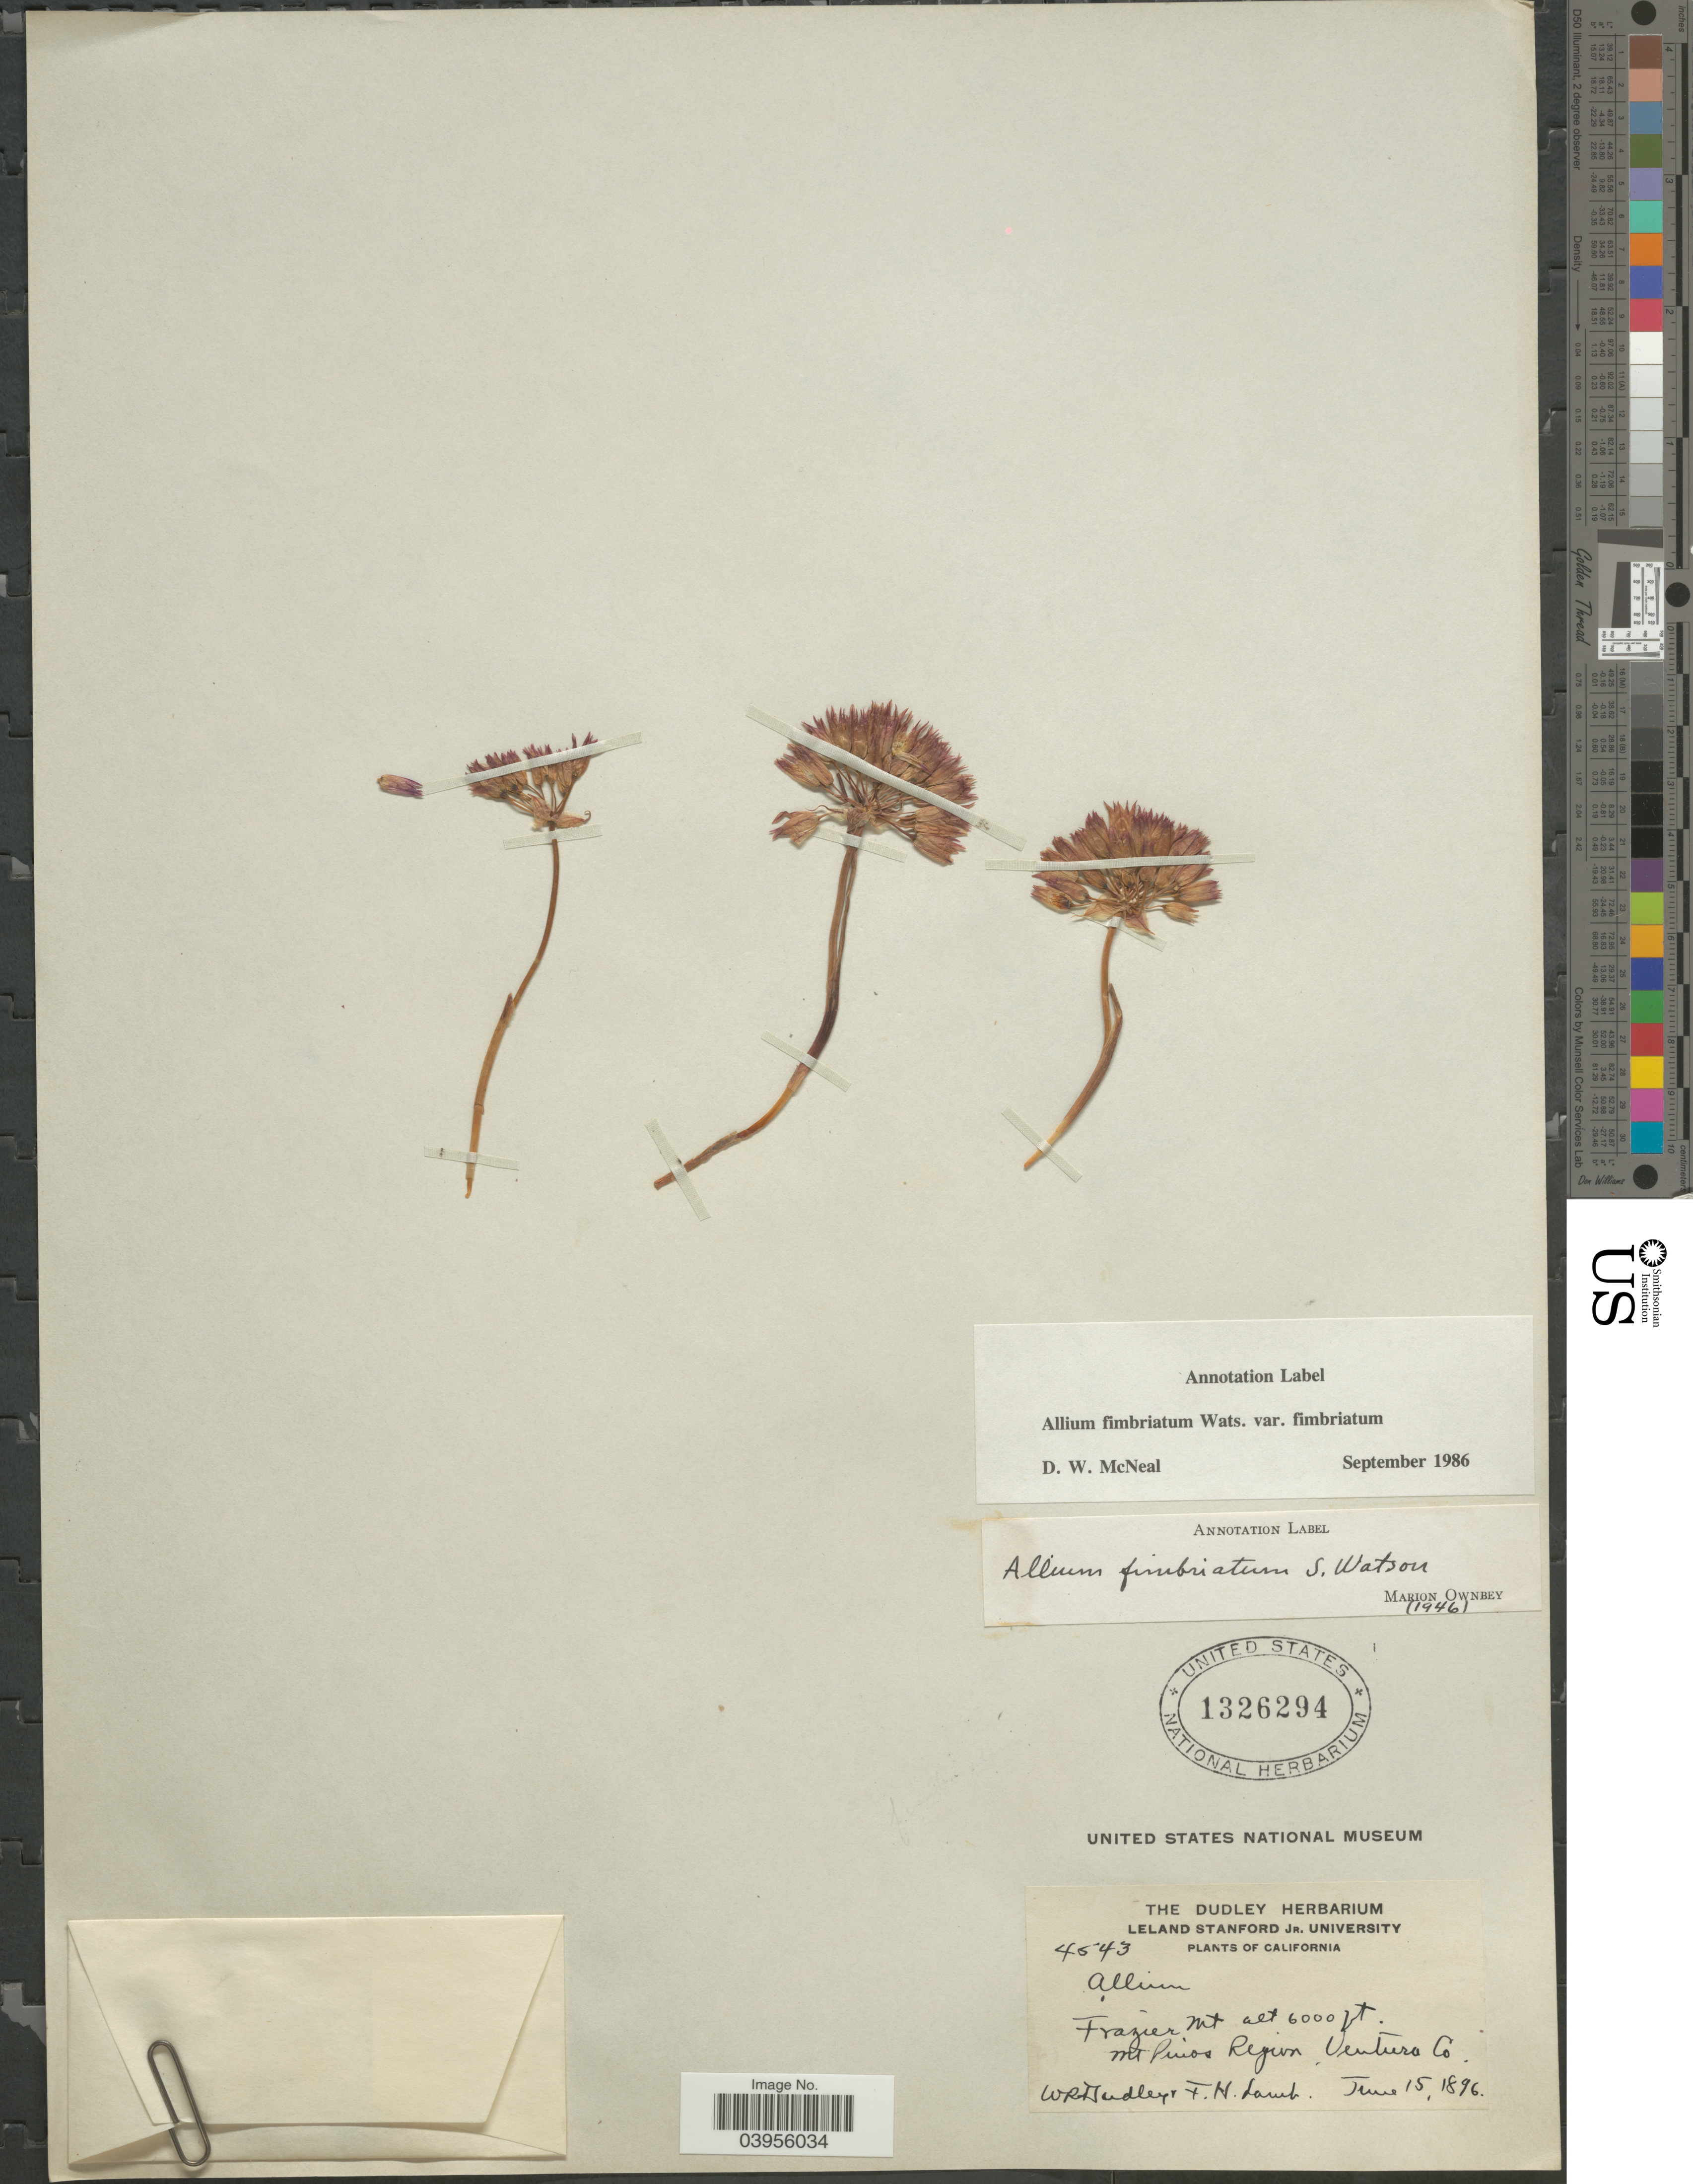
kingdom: Plantae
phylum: Tracheophyta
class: Liliopsida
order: Asparagales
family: Amaryllidaceae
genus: Allium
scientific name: Allium fimbriatum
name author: S. Watson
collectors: W. Dudley & F. H. Lamb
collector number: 4543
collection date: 1896-06-15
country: United States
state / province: California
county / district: Ventura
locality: Frazier Mt. Mt. Pinos Region, Ventura Co.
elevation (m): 1829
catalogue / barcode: US 1326294